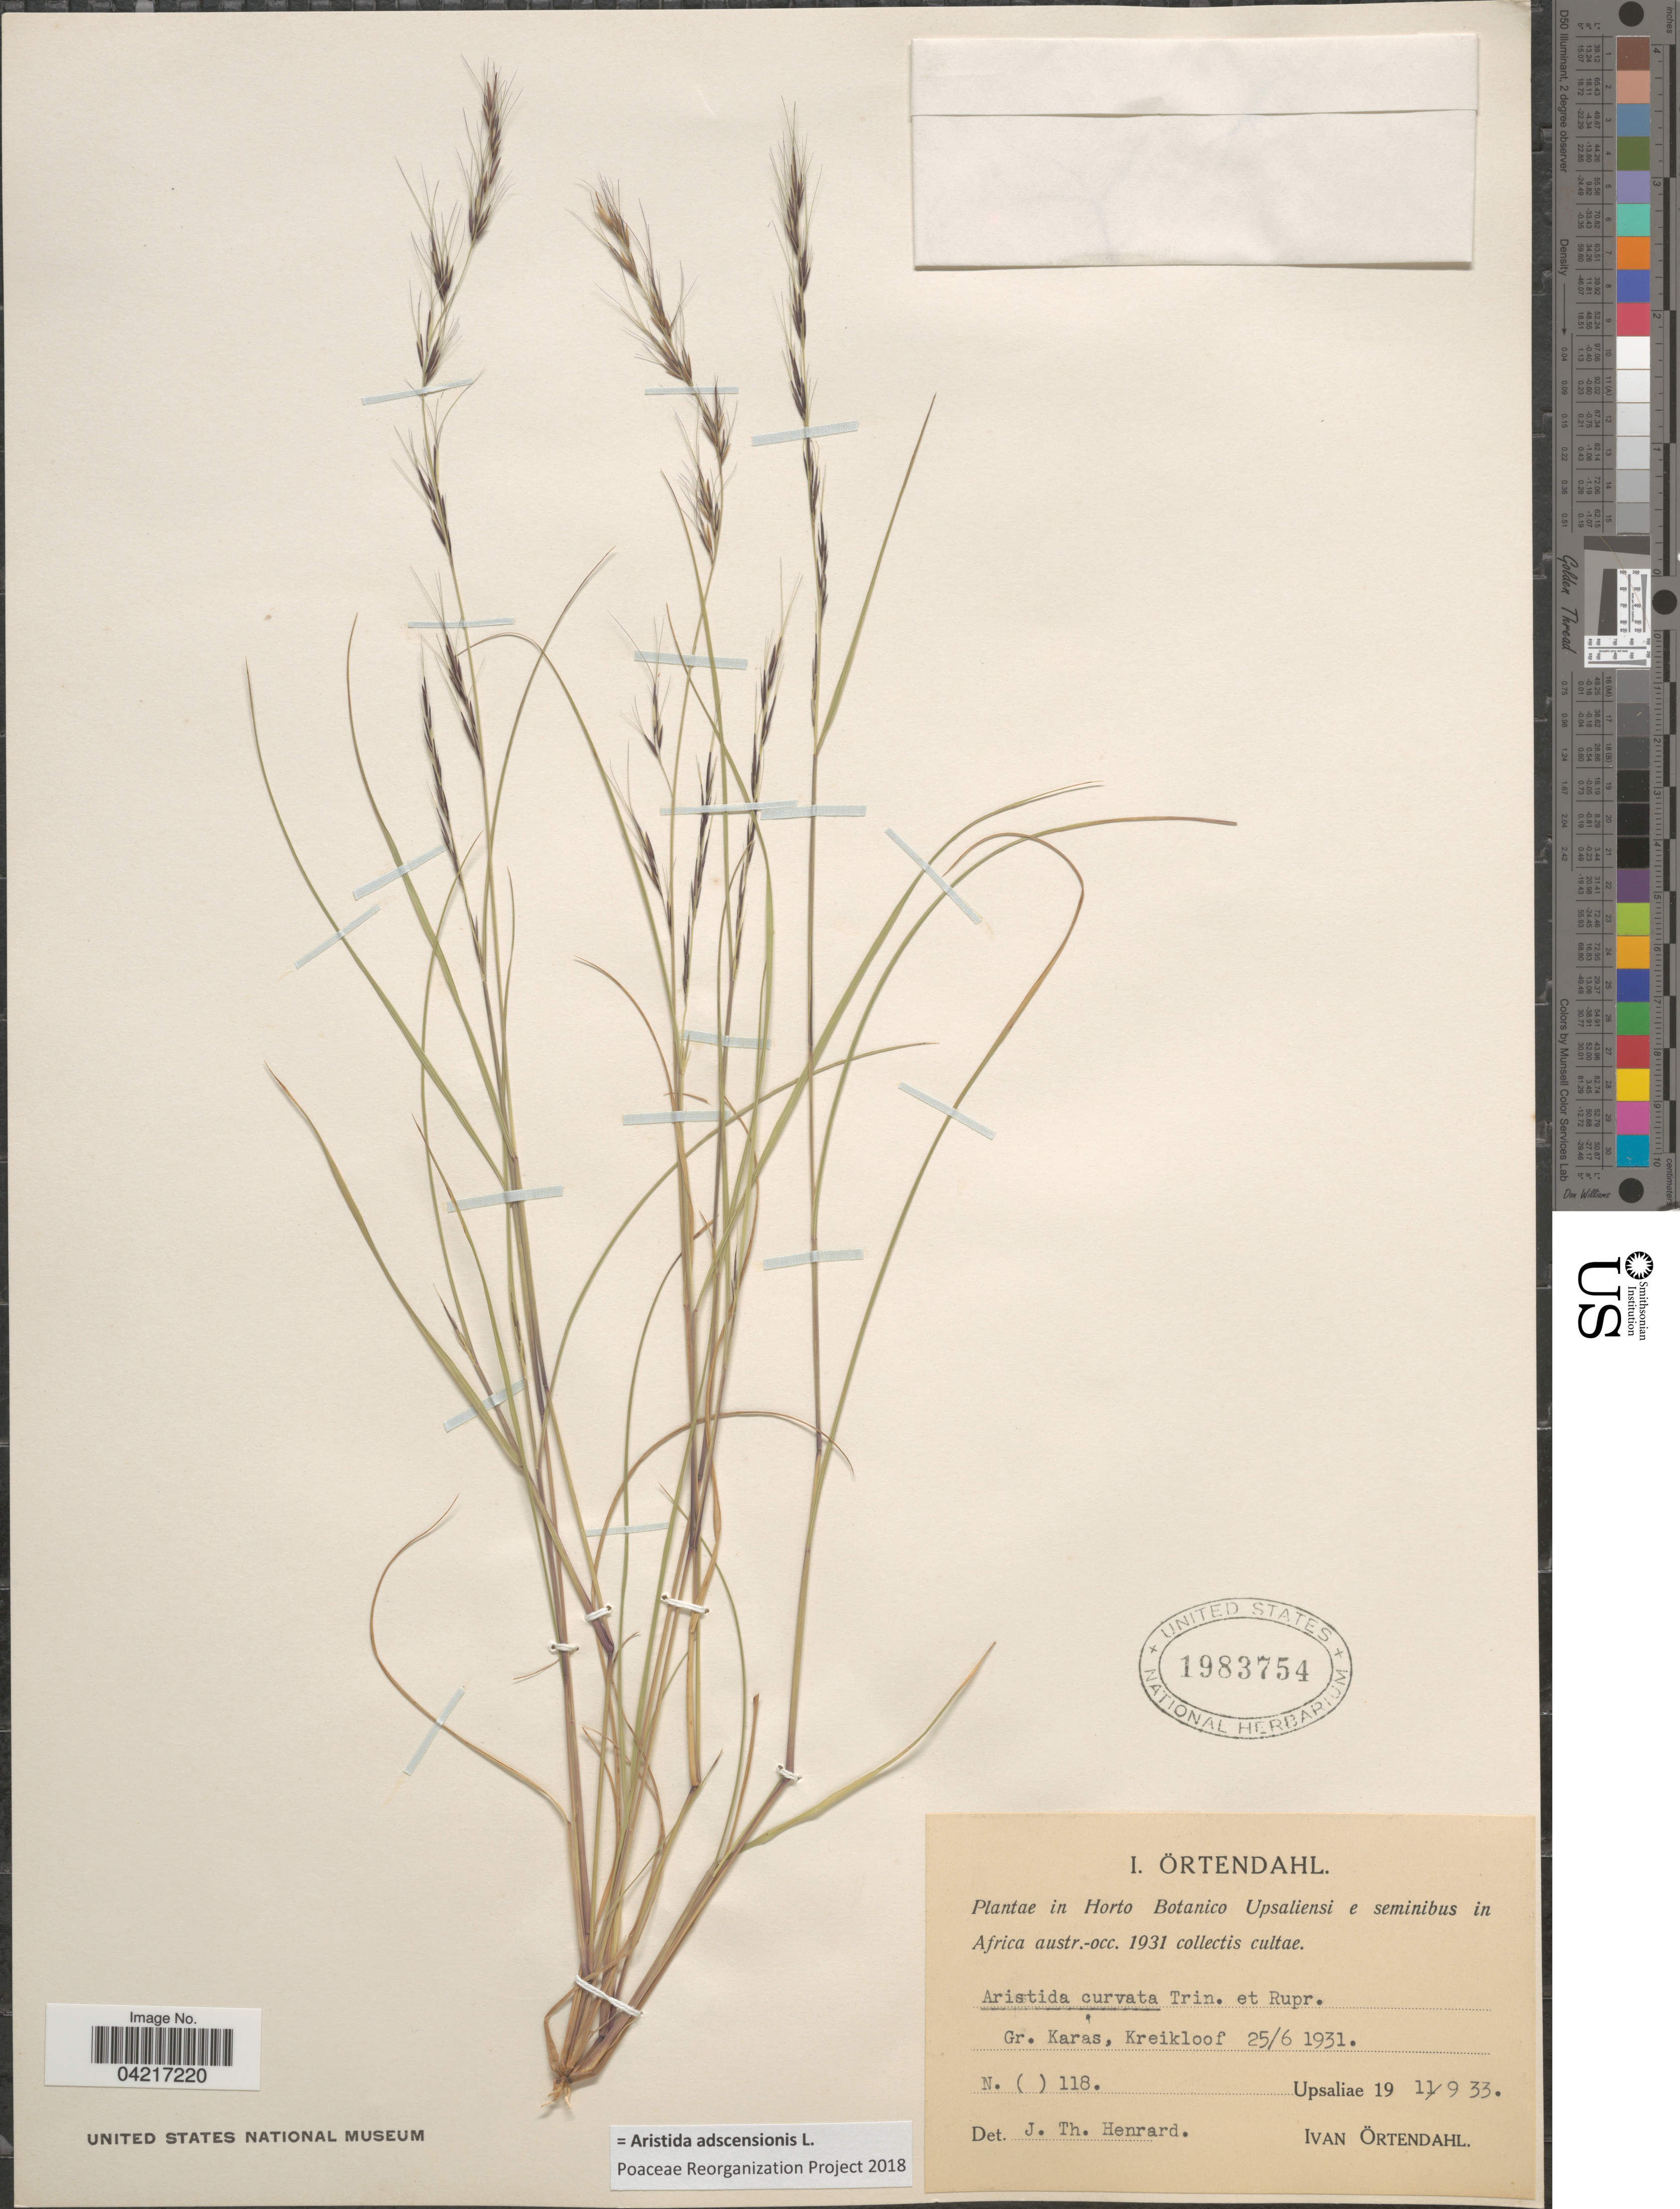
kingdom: Plantae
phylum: Tracheophyta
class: Liliopsida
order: Poales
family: Poaceae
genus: Aristida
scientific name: Aristida adscensionis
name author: L.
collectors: I. Ortendahl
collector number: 118?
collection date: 1933-09-11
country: Sweden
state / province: Uppsala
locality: In Horto Botanico Upsaliensi e seminibus in Africa austr.-occ.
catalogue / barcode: US 1983754